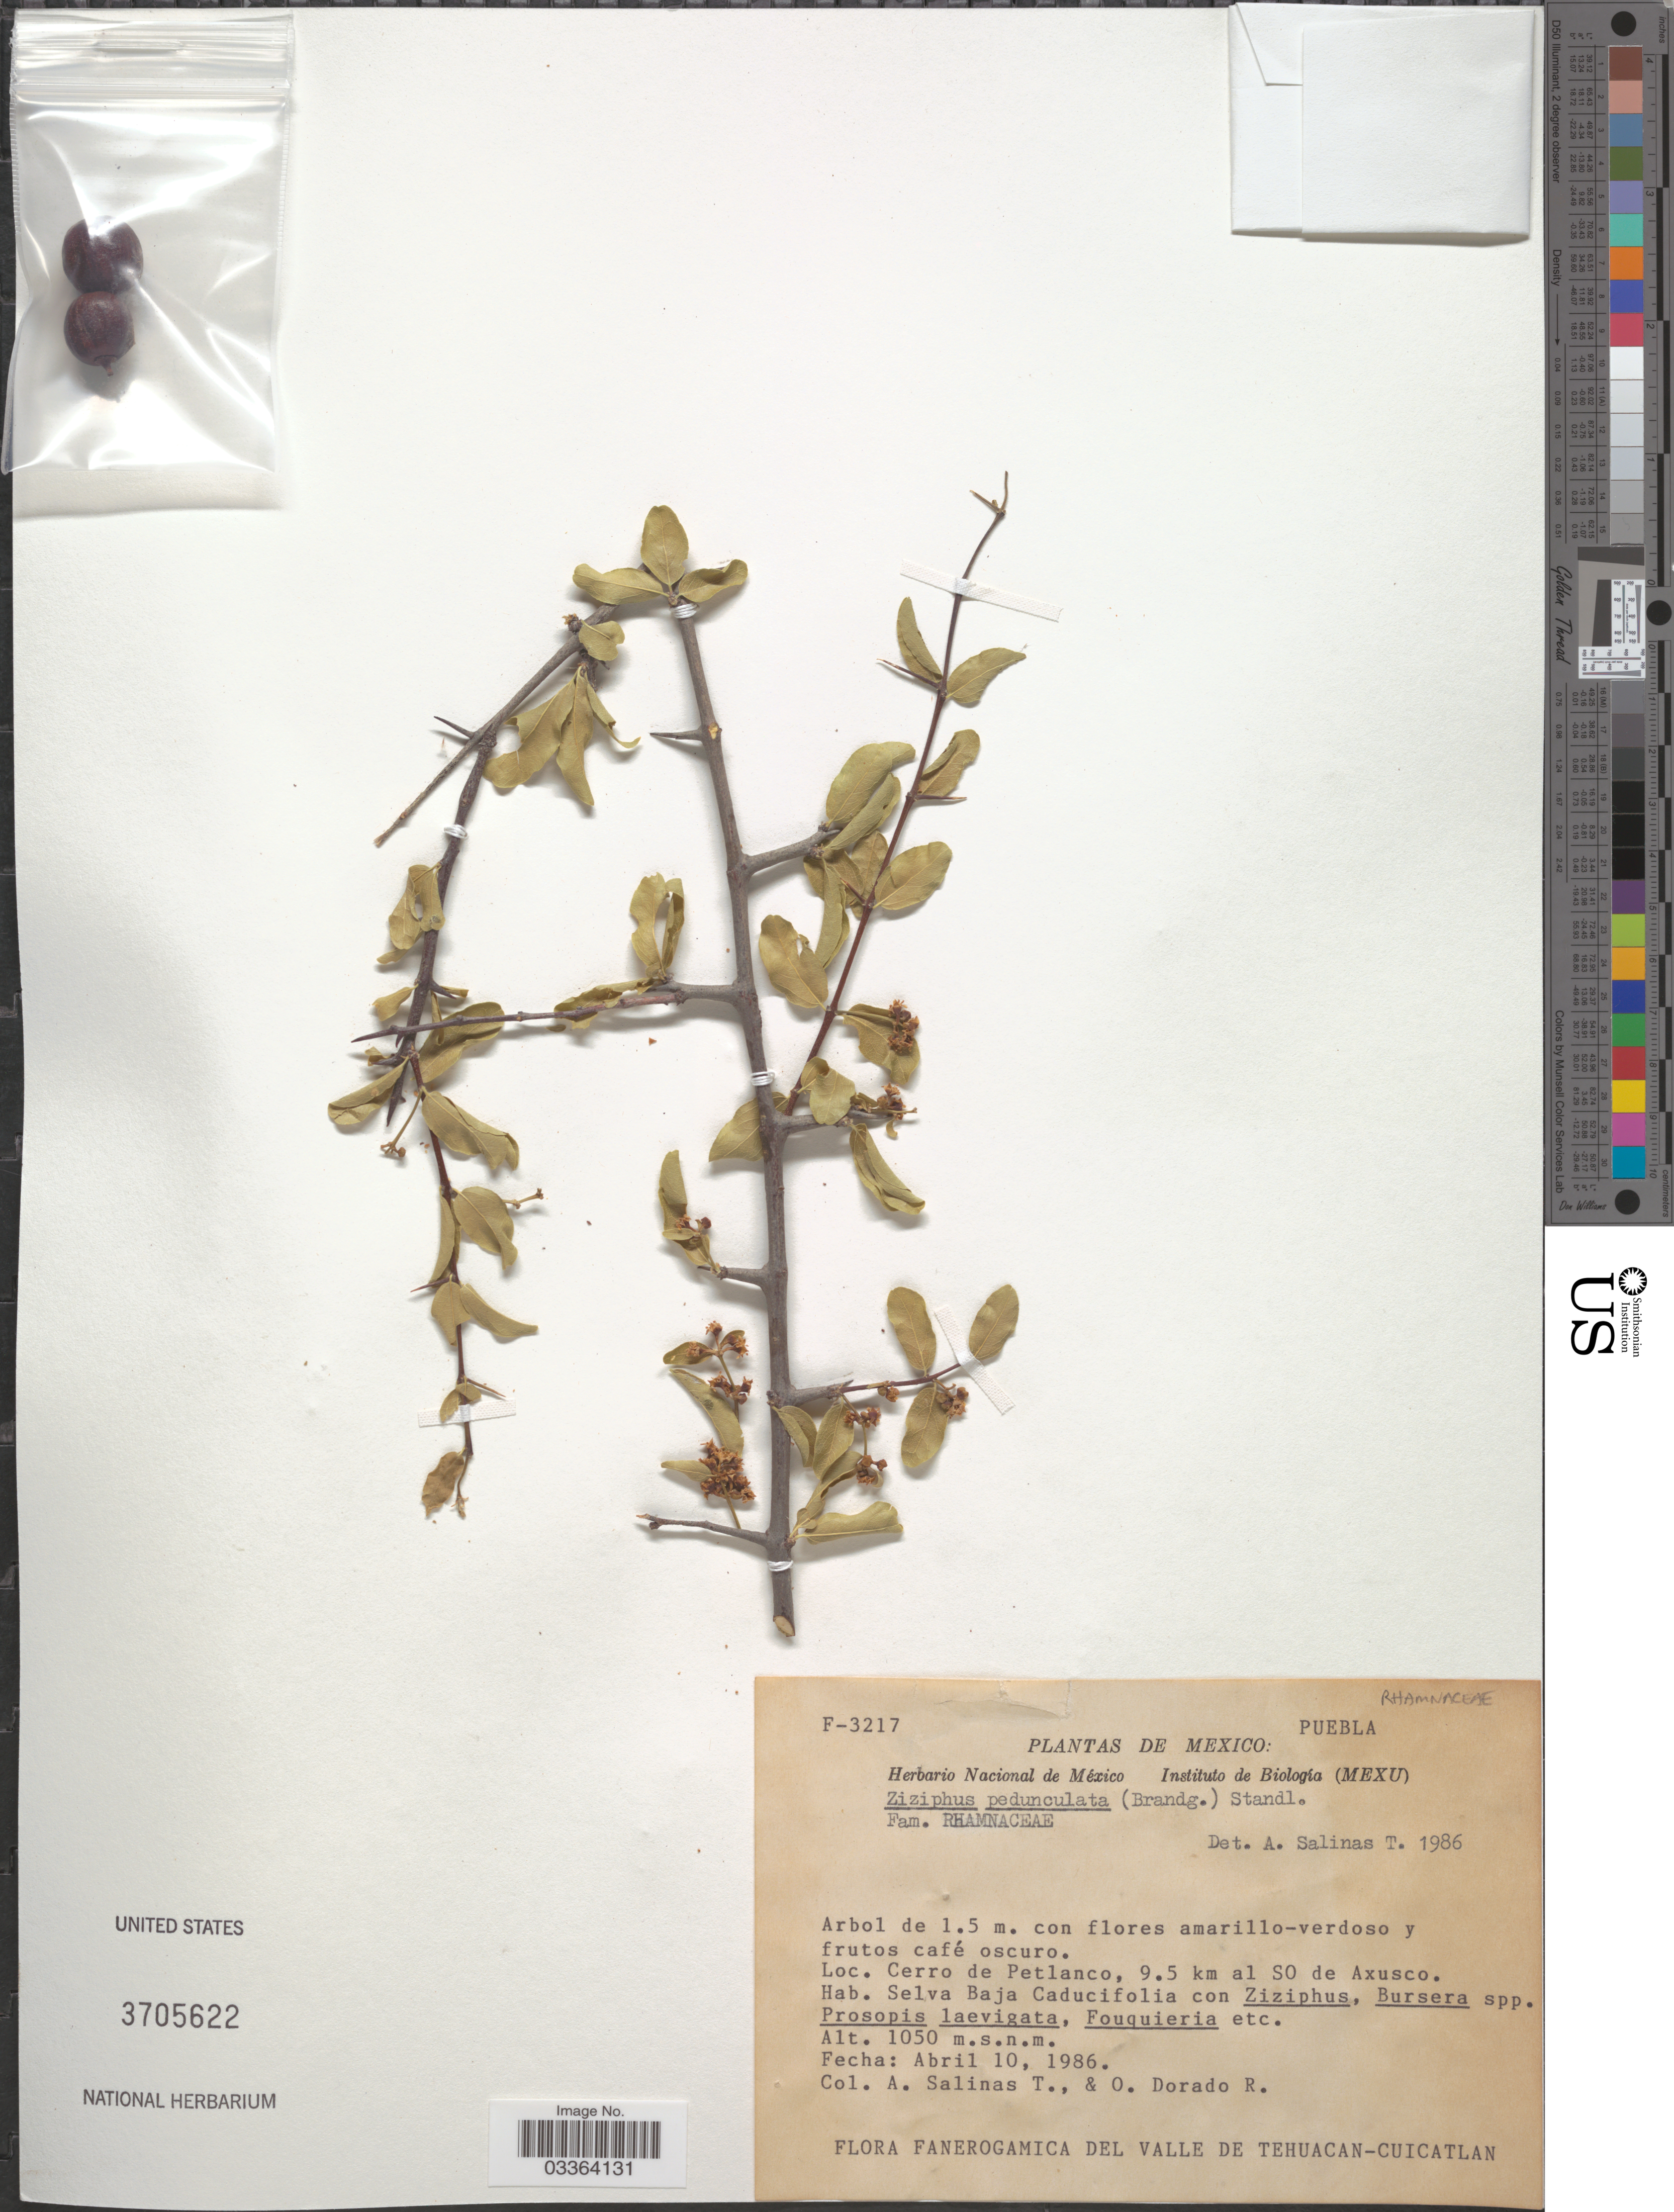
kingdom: Plantae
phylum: Tracheophyta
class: Magnoliopsida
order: Rosales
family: Rhamnaceae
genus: Sarcomphalus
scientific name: Sarcomphalus pedunculatus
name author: (Brandegee) Hauenschild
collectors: A. Salinas T. & O. Dorado R.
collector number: F-3217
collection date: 1986-04-10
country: Mexico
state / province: Puebla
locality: Cerro de Petlanco, 9.5 km al SO de Axusco, Selva Baja Caducifolia.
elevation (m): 1050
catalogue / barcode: US 3705622